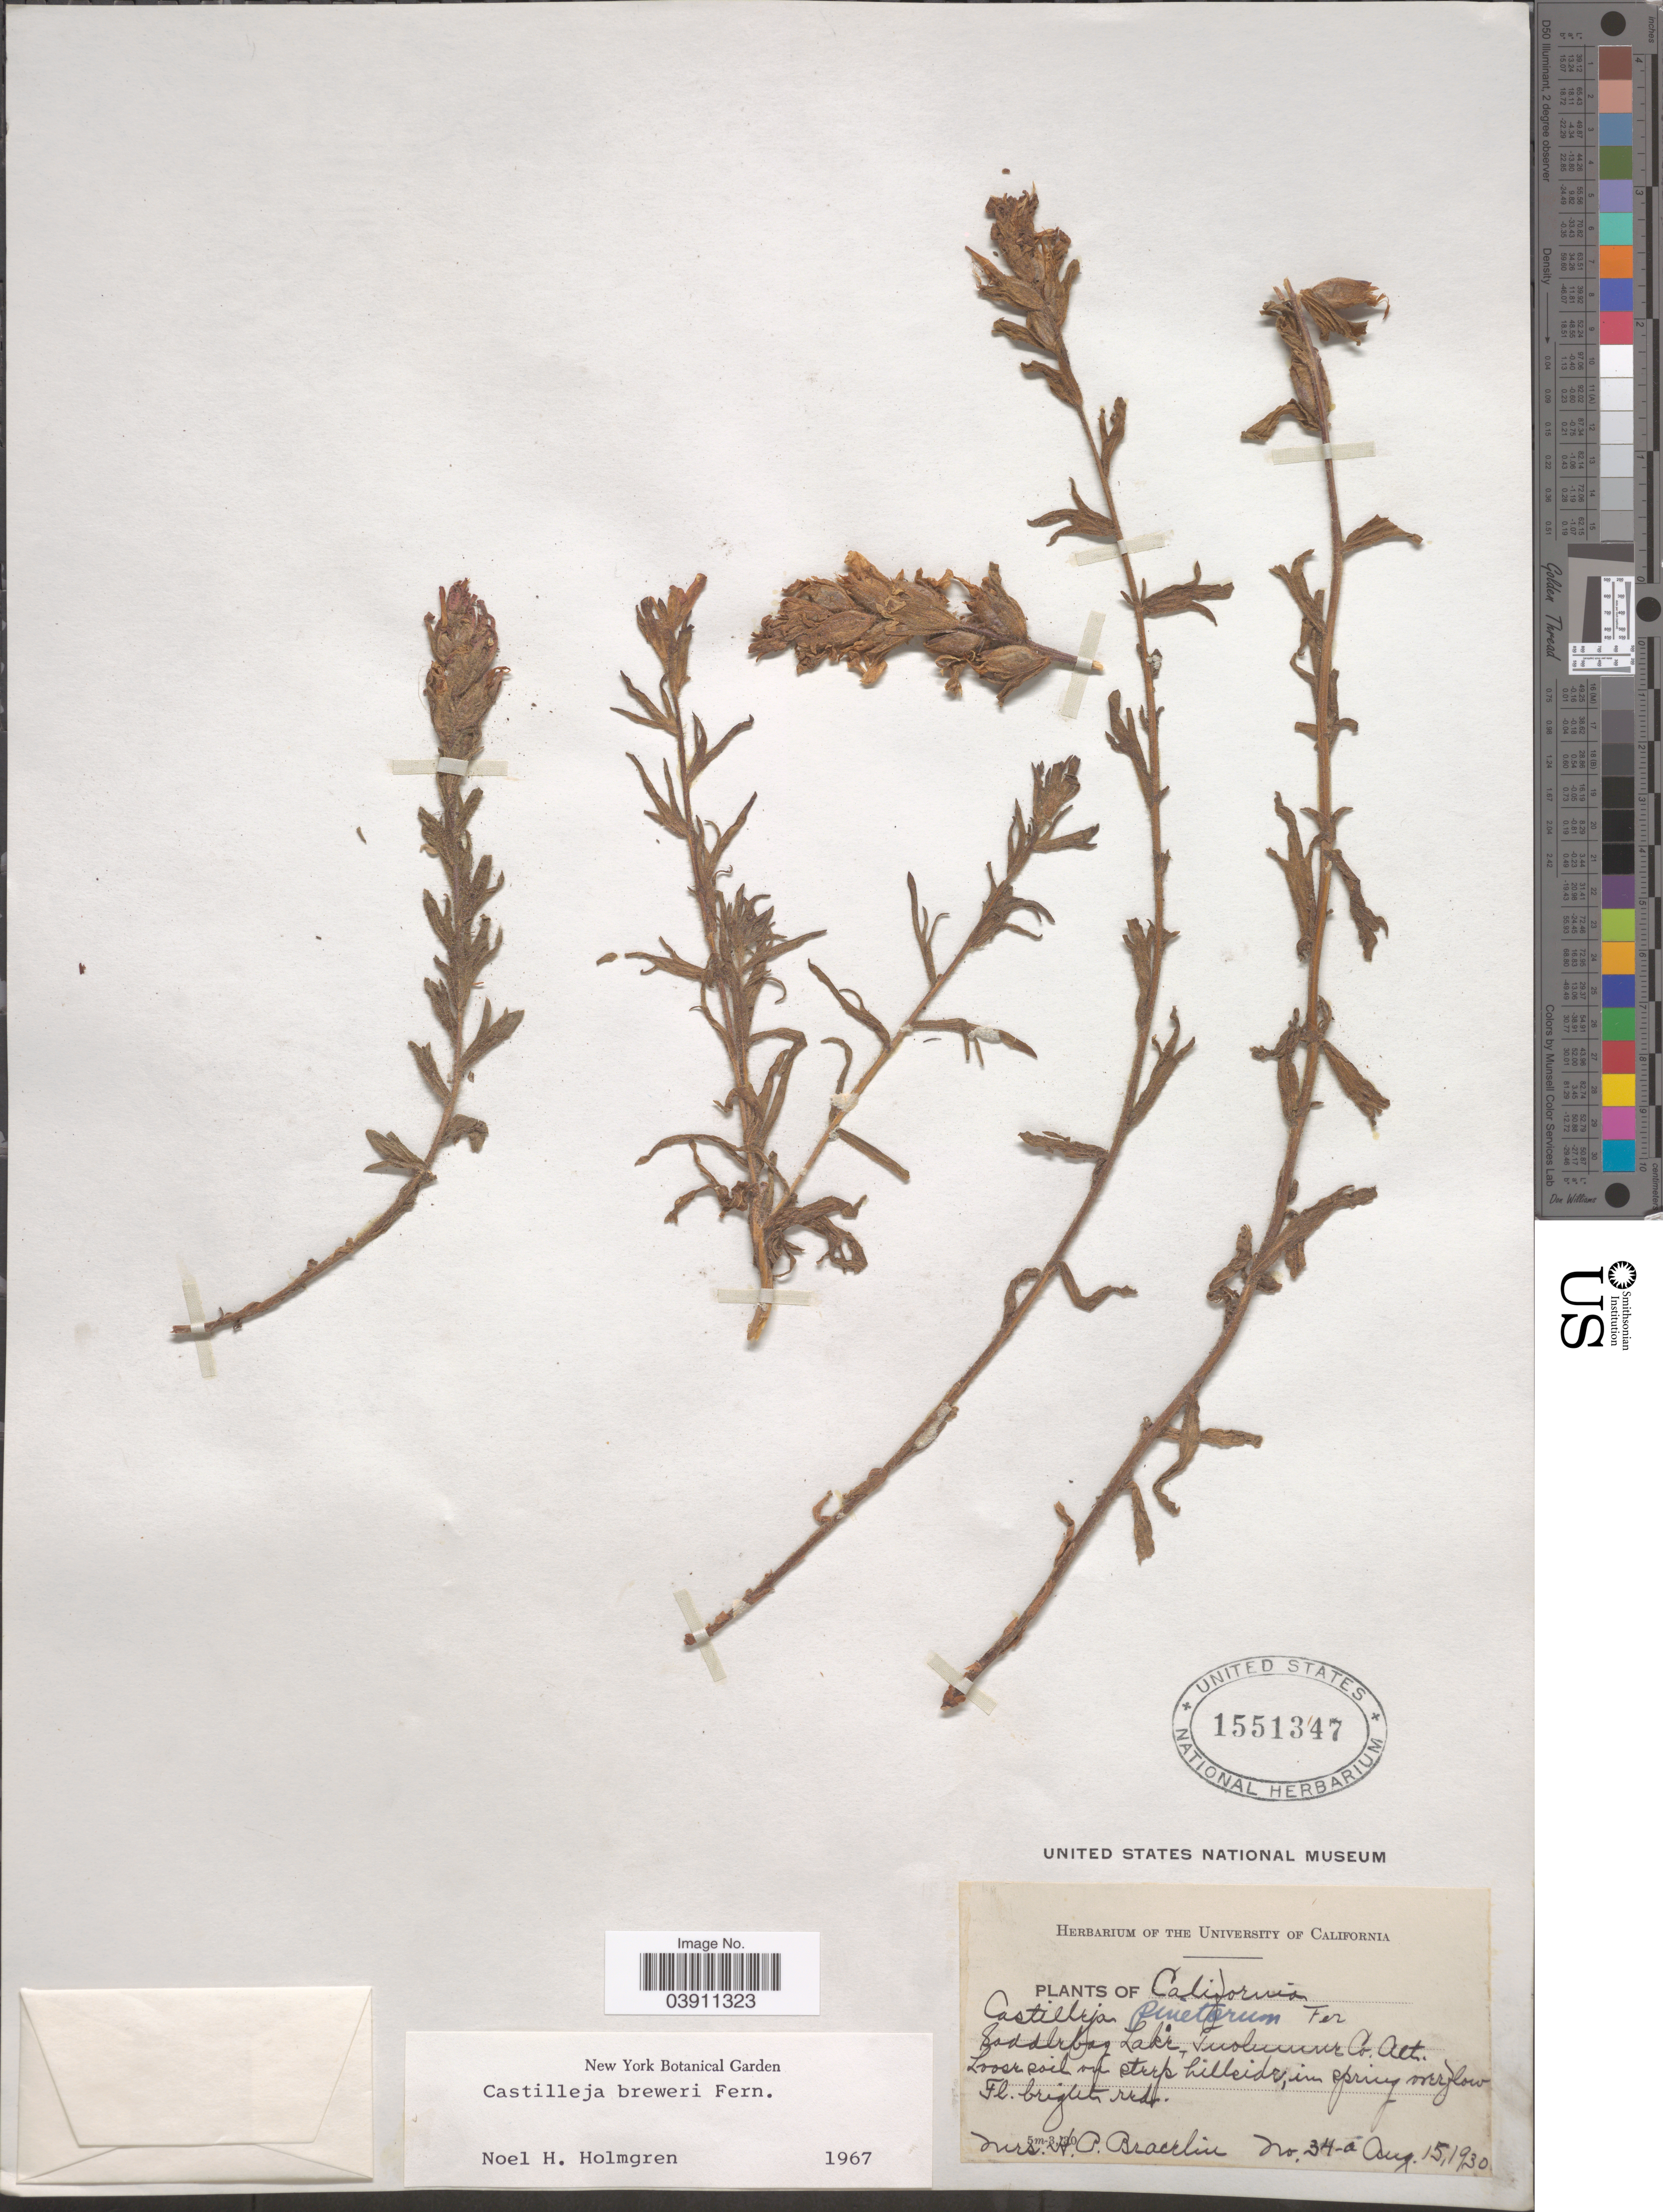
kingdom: Plantae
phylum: Tracheophyta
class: Magnoliopsida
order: Lamiales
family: Orobanchaceae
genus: Castilleja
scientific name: Castilleja breweri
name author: Fernald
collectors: H. Bracelin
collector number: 34a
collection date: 1930-08-15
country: United States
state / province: California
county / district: Tuolumne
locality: Saddlebag Lake, Tuolumne Co.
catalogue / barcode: US 1551347